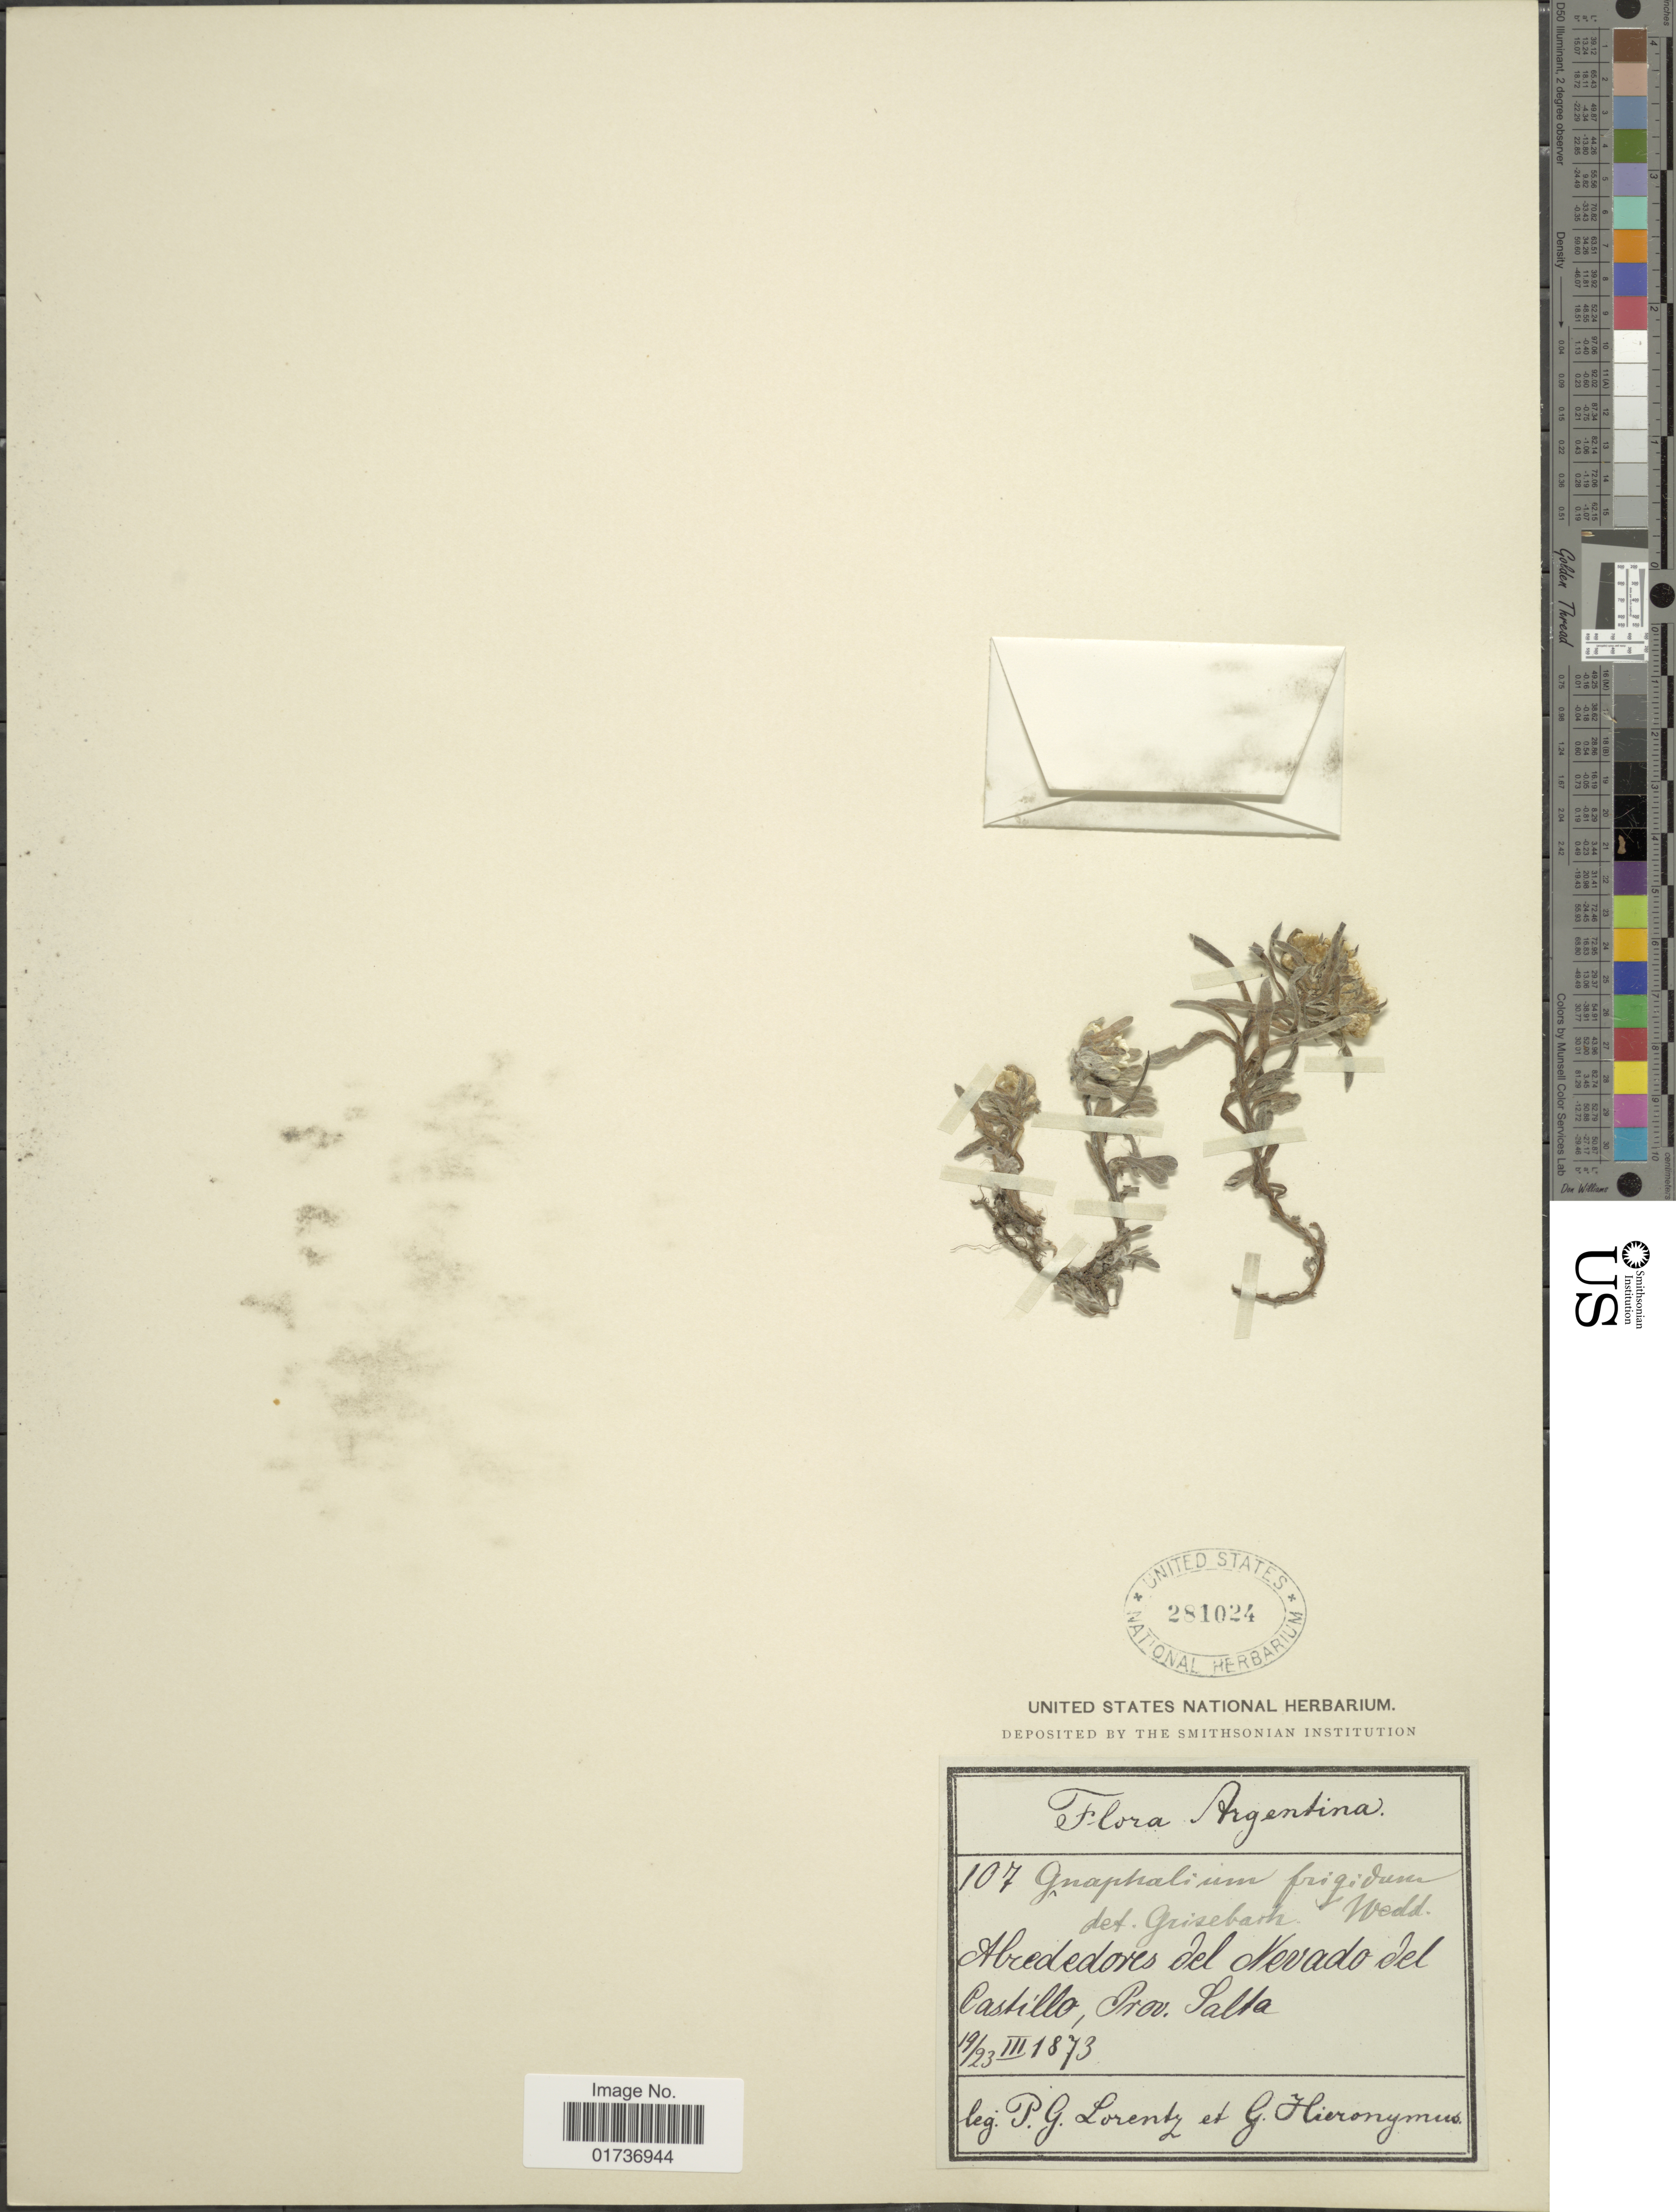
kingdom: Plantae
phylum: Tracheophyta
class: Magnoliopsida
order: Asterales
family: Asteraceae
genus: Gnaphalium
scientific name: Gnaphalium frigidum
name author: Wedd.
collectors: P. G. Lorentz & G. H. Hieronymus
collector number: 107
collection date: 1873-03-19/1873-03-23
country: Argentina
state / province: Salta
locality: Alrededores del Nevado del Castillo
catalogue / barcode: US 281024